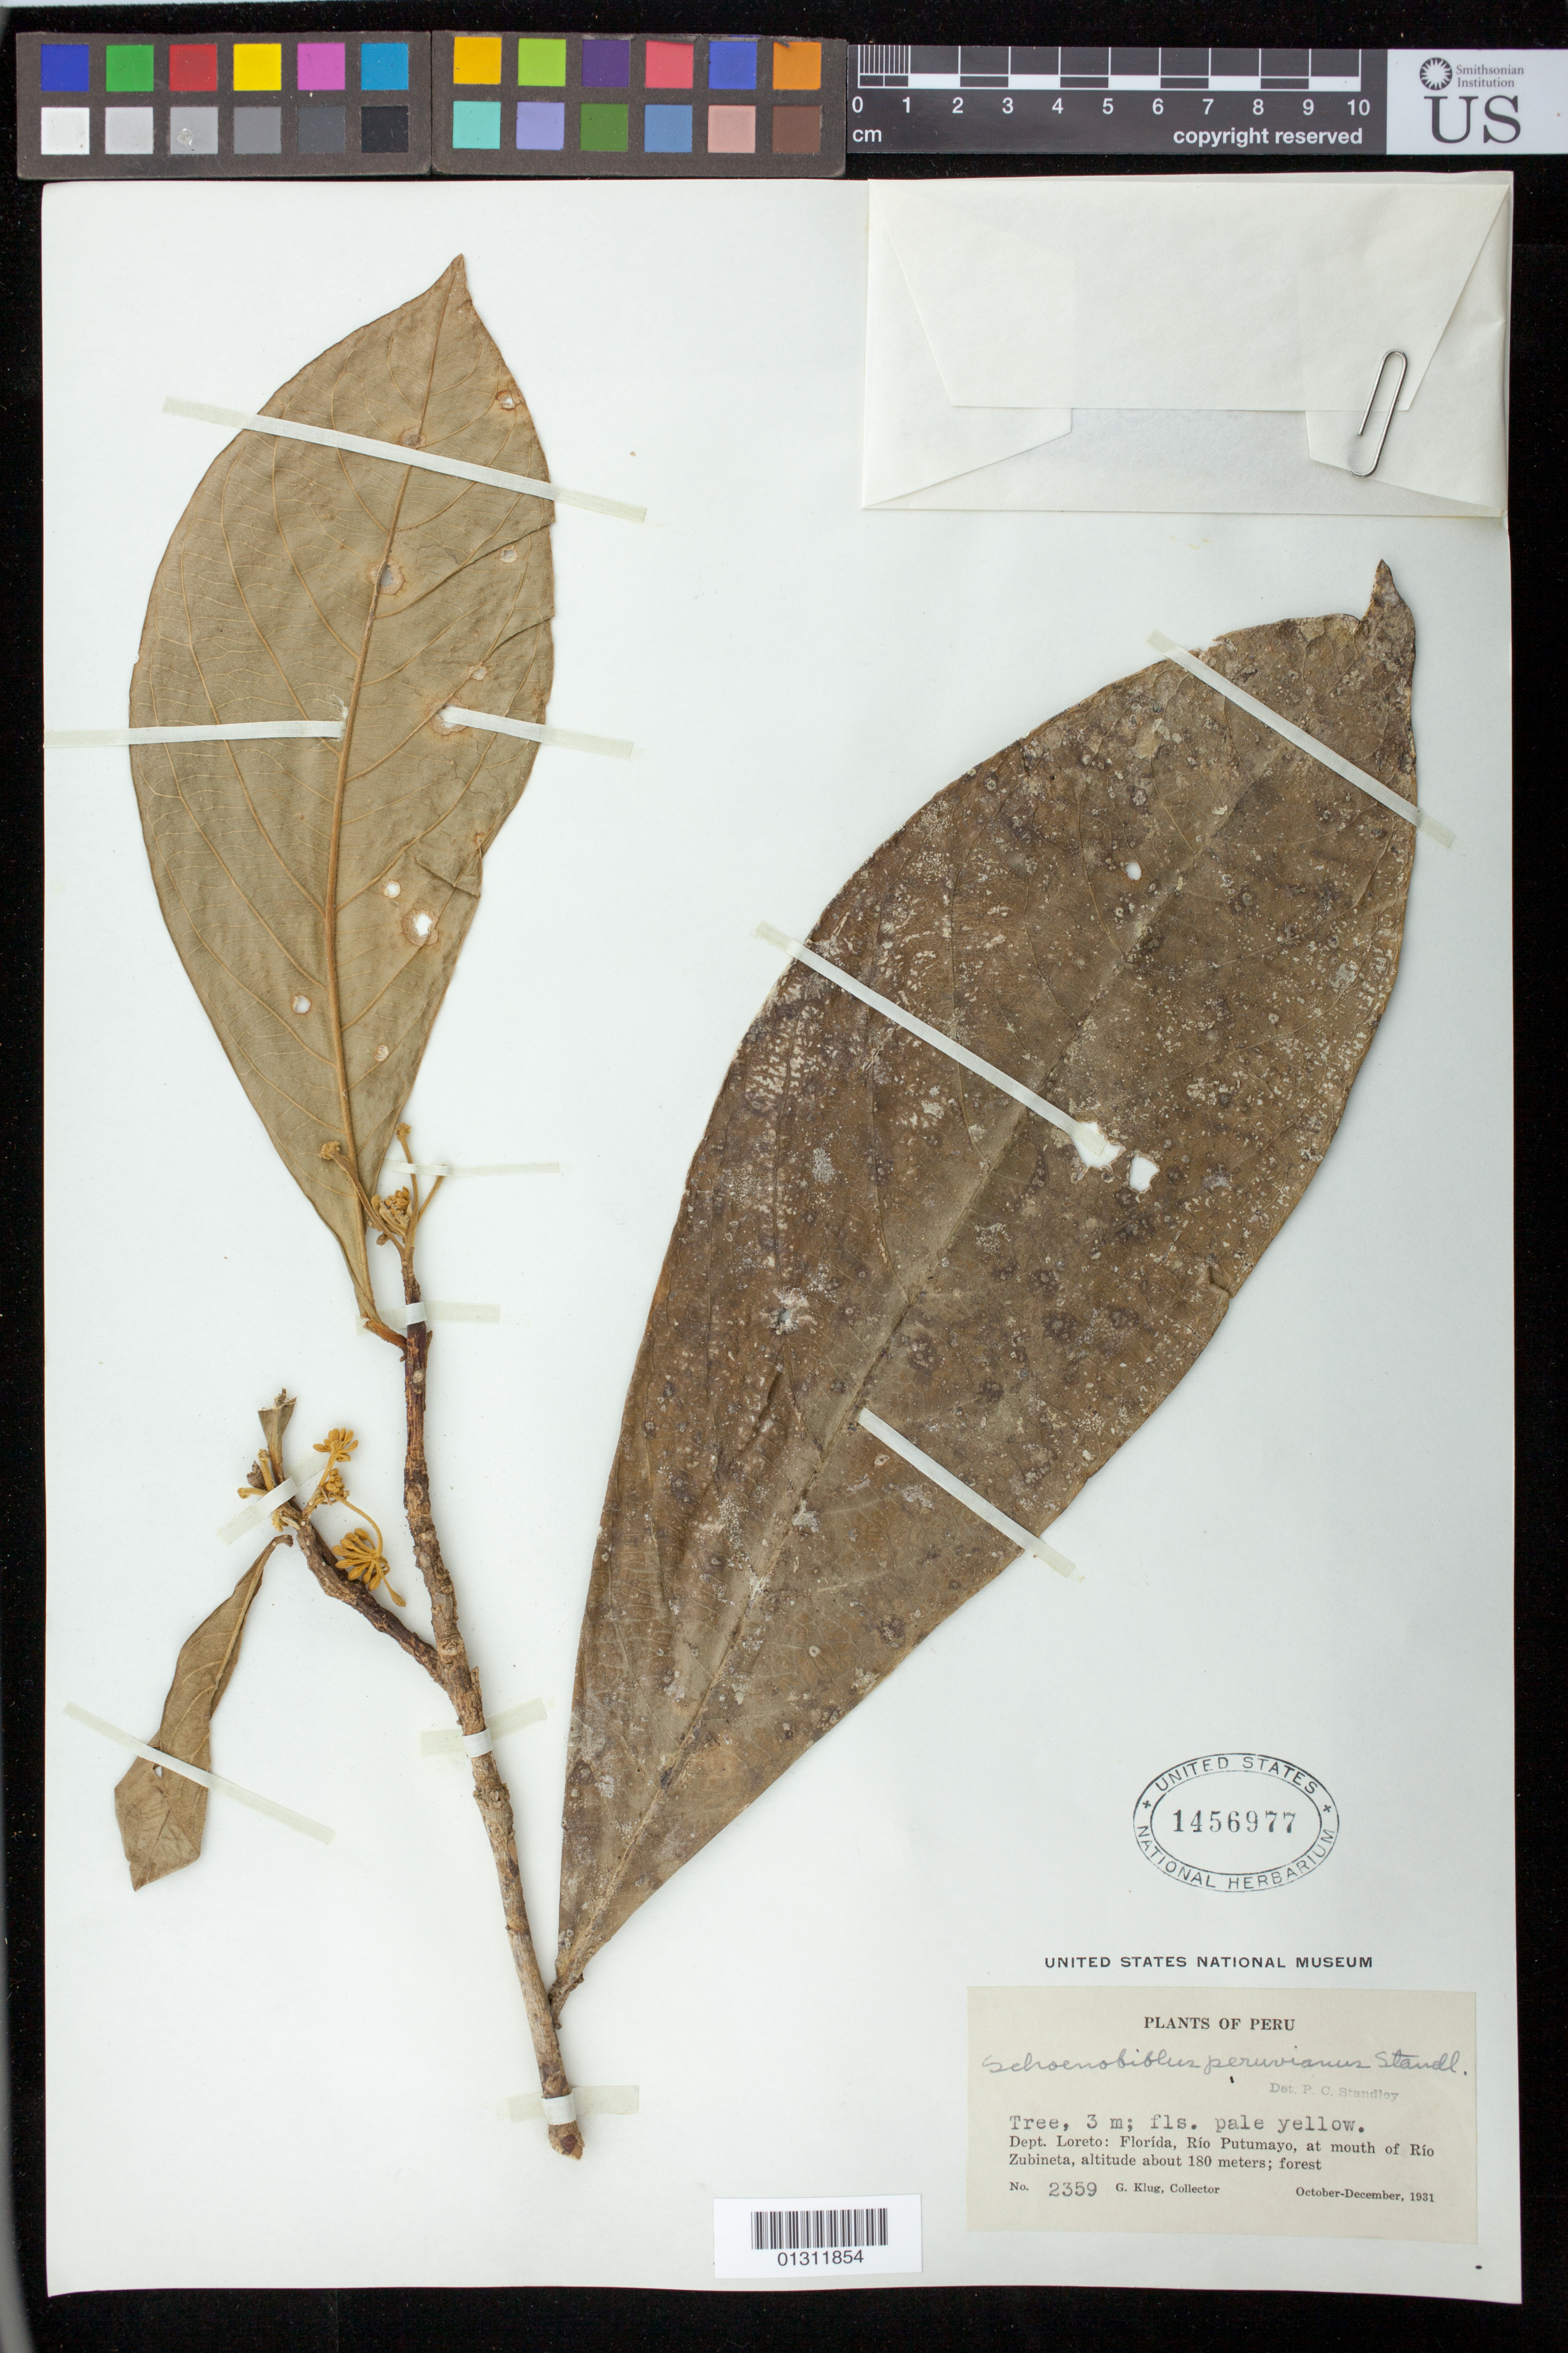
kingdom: Plantae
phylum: Tracheophyta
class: Magnoliopsida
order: Malvales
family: Thymelaeaceae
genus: Schoenobiblus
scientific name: Schoenobiblus peruvianus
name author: Standl.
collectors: G. Klug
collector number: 2359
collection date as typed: Oct-Dec 1931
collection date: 1931-10/1931-12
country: Peru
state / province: Loreto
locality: Florida, Rio Putumayo, at mouth of Rio Zubineta.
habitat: Forest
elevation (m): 180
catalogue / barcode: US 1456977